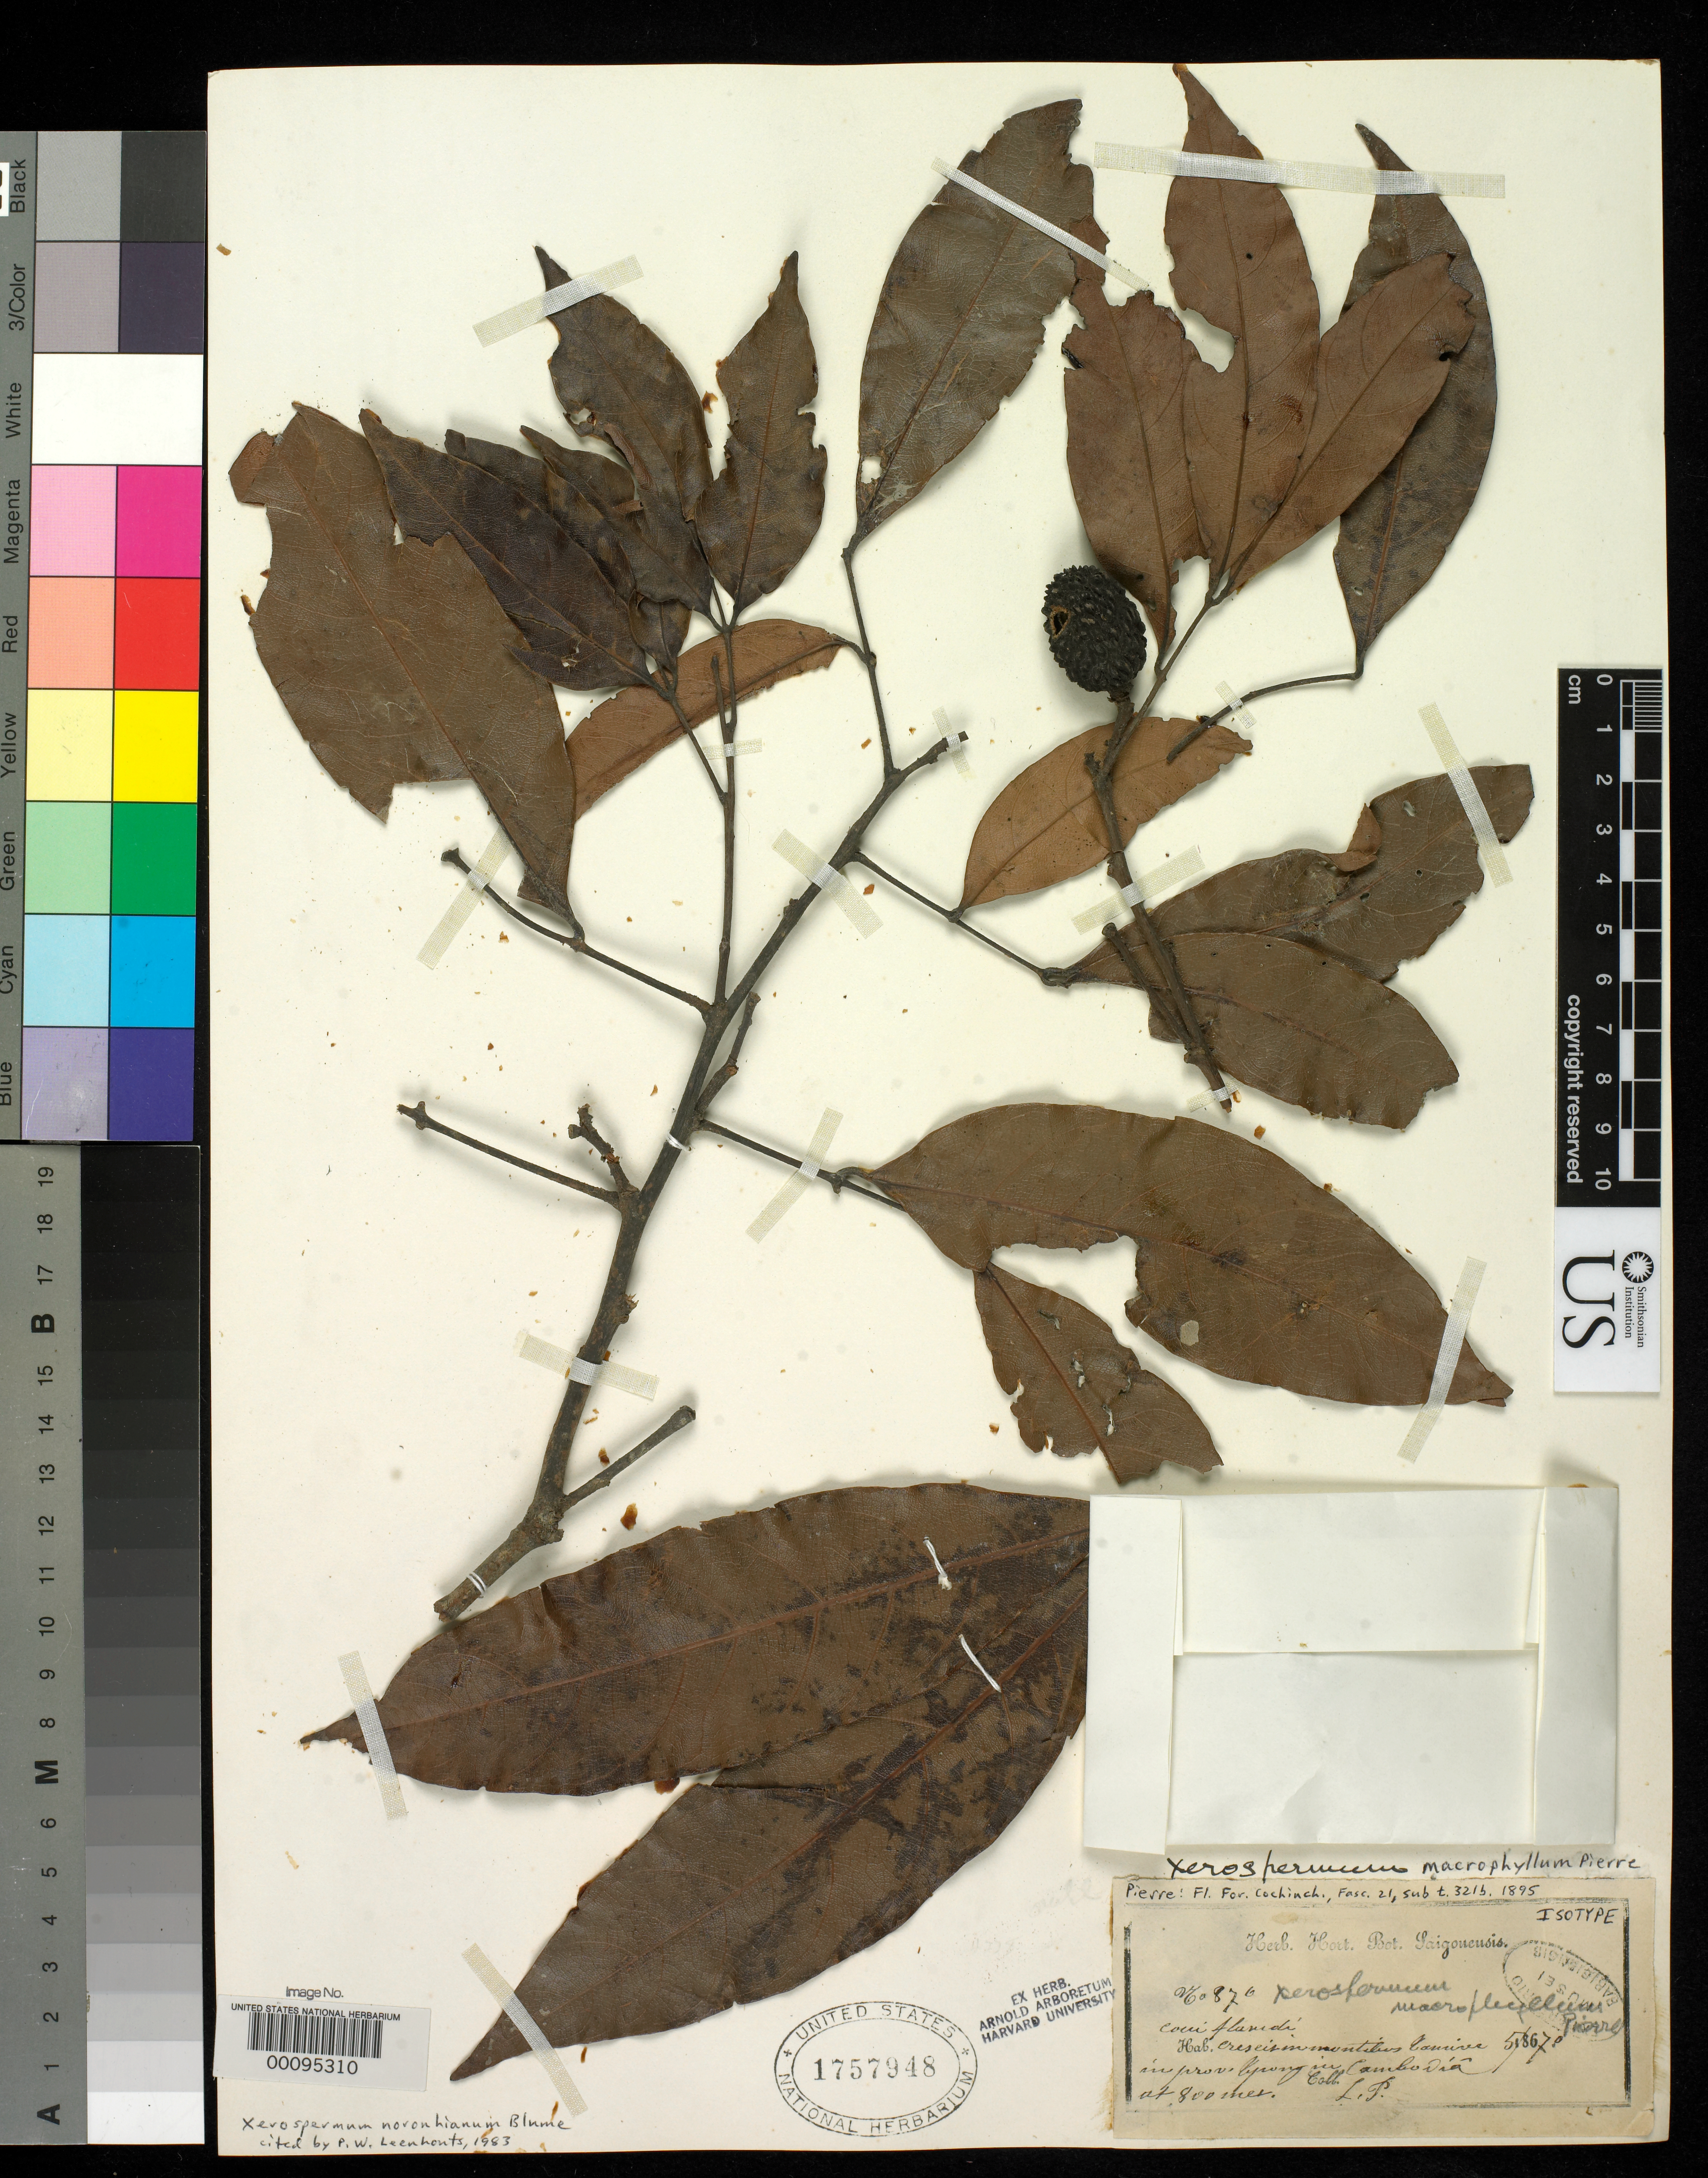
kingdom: Plantae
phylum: Tracheophyta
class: Magnoliopsida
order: Sapindales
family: Sapindaceae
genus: Xerospermum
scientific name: Xerospermum macrophyllum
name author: Pierre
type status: Isotype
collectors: H. Perrier de la Bâthie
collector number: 876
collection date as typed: May 1867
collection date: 1867-05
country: Cambodia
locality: Tpong.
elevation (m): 800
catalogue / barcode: US 1757948